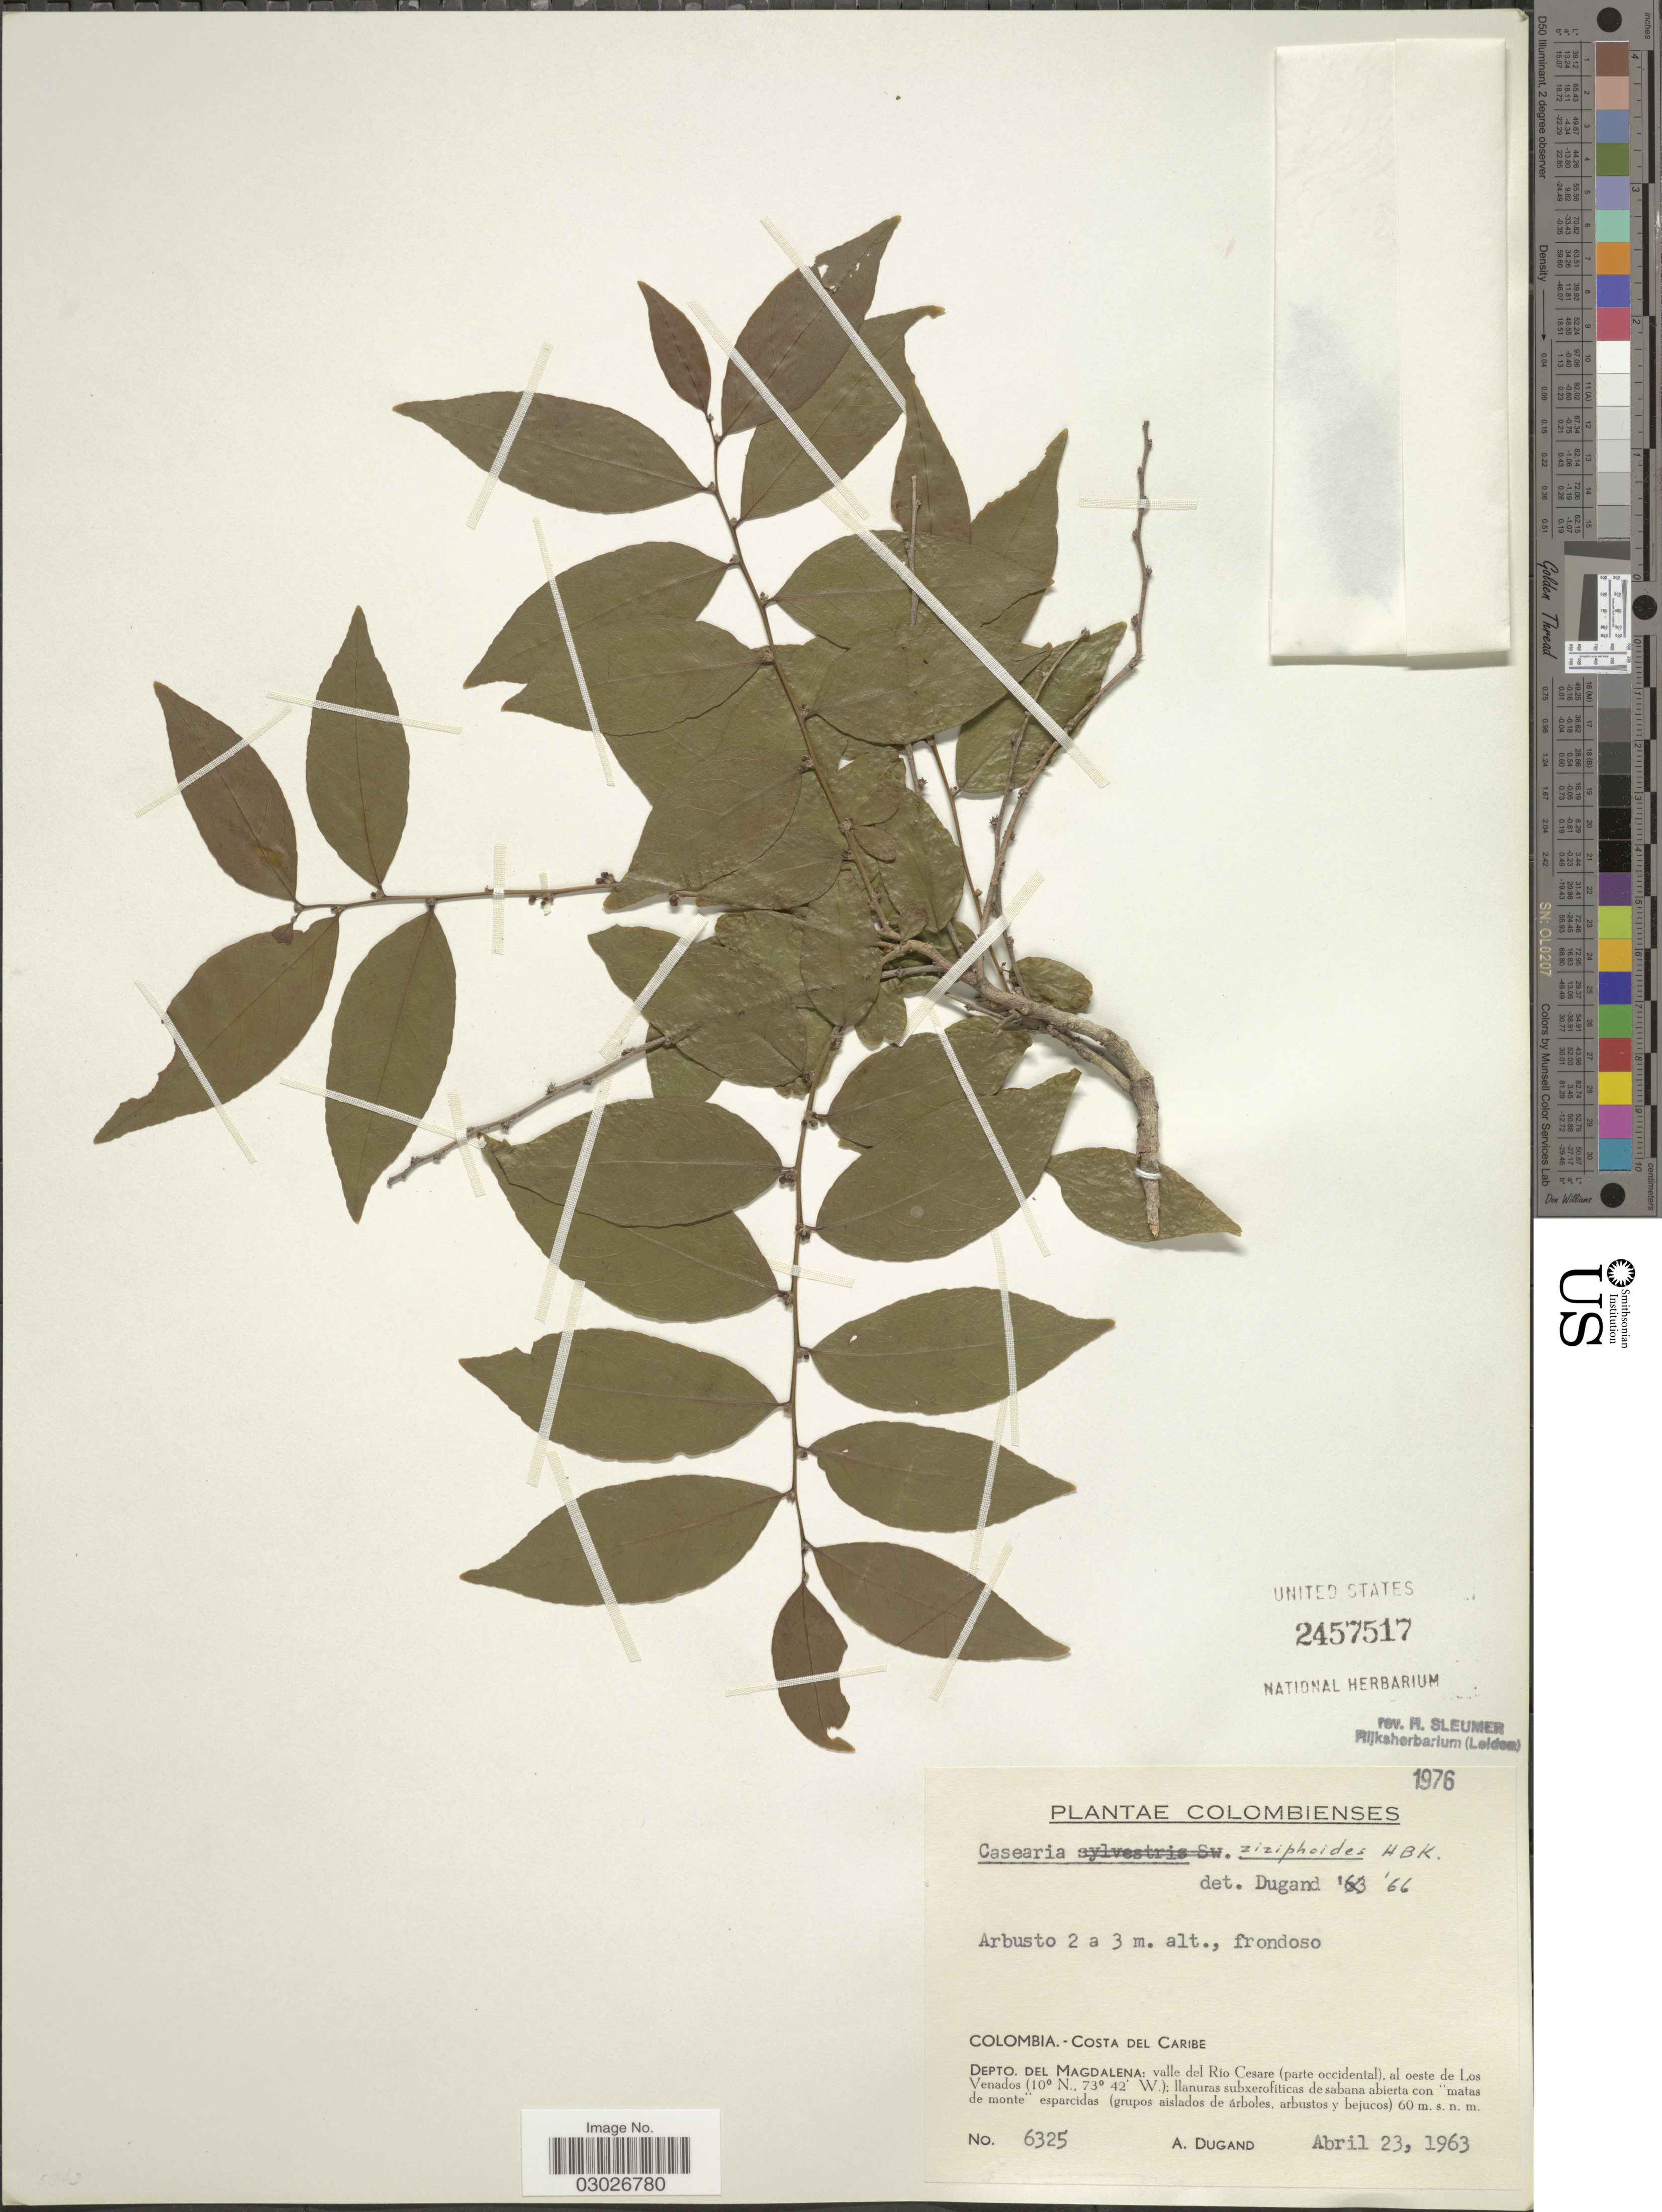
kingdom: Plantae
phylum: Tracheophyta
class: Magnoliopsida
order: Malpighiales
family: Salicaceae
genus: Casearia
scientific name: Casearia zizyphoides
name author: Kunth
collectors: A. Dugand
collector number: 6325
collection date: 1963-04-23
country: Colombia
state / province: Magdalena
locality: Costa del Caribe. Depto. del Magdalena: Valle del Río Cesare (parte occidental), al oeste de Los Venados.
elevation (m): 60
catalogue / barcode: US 2457517